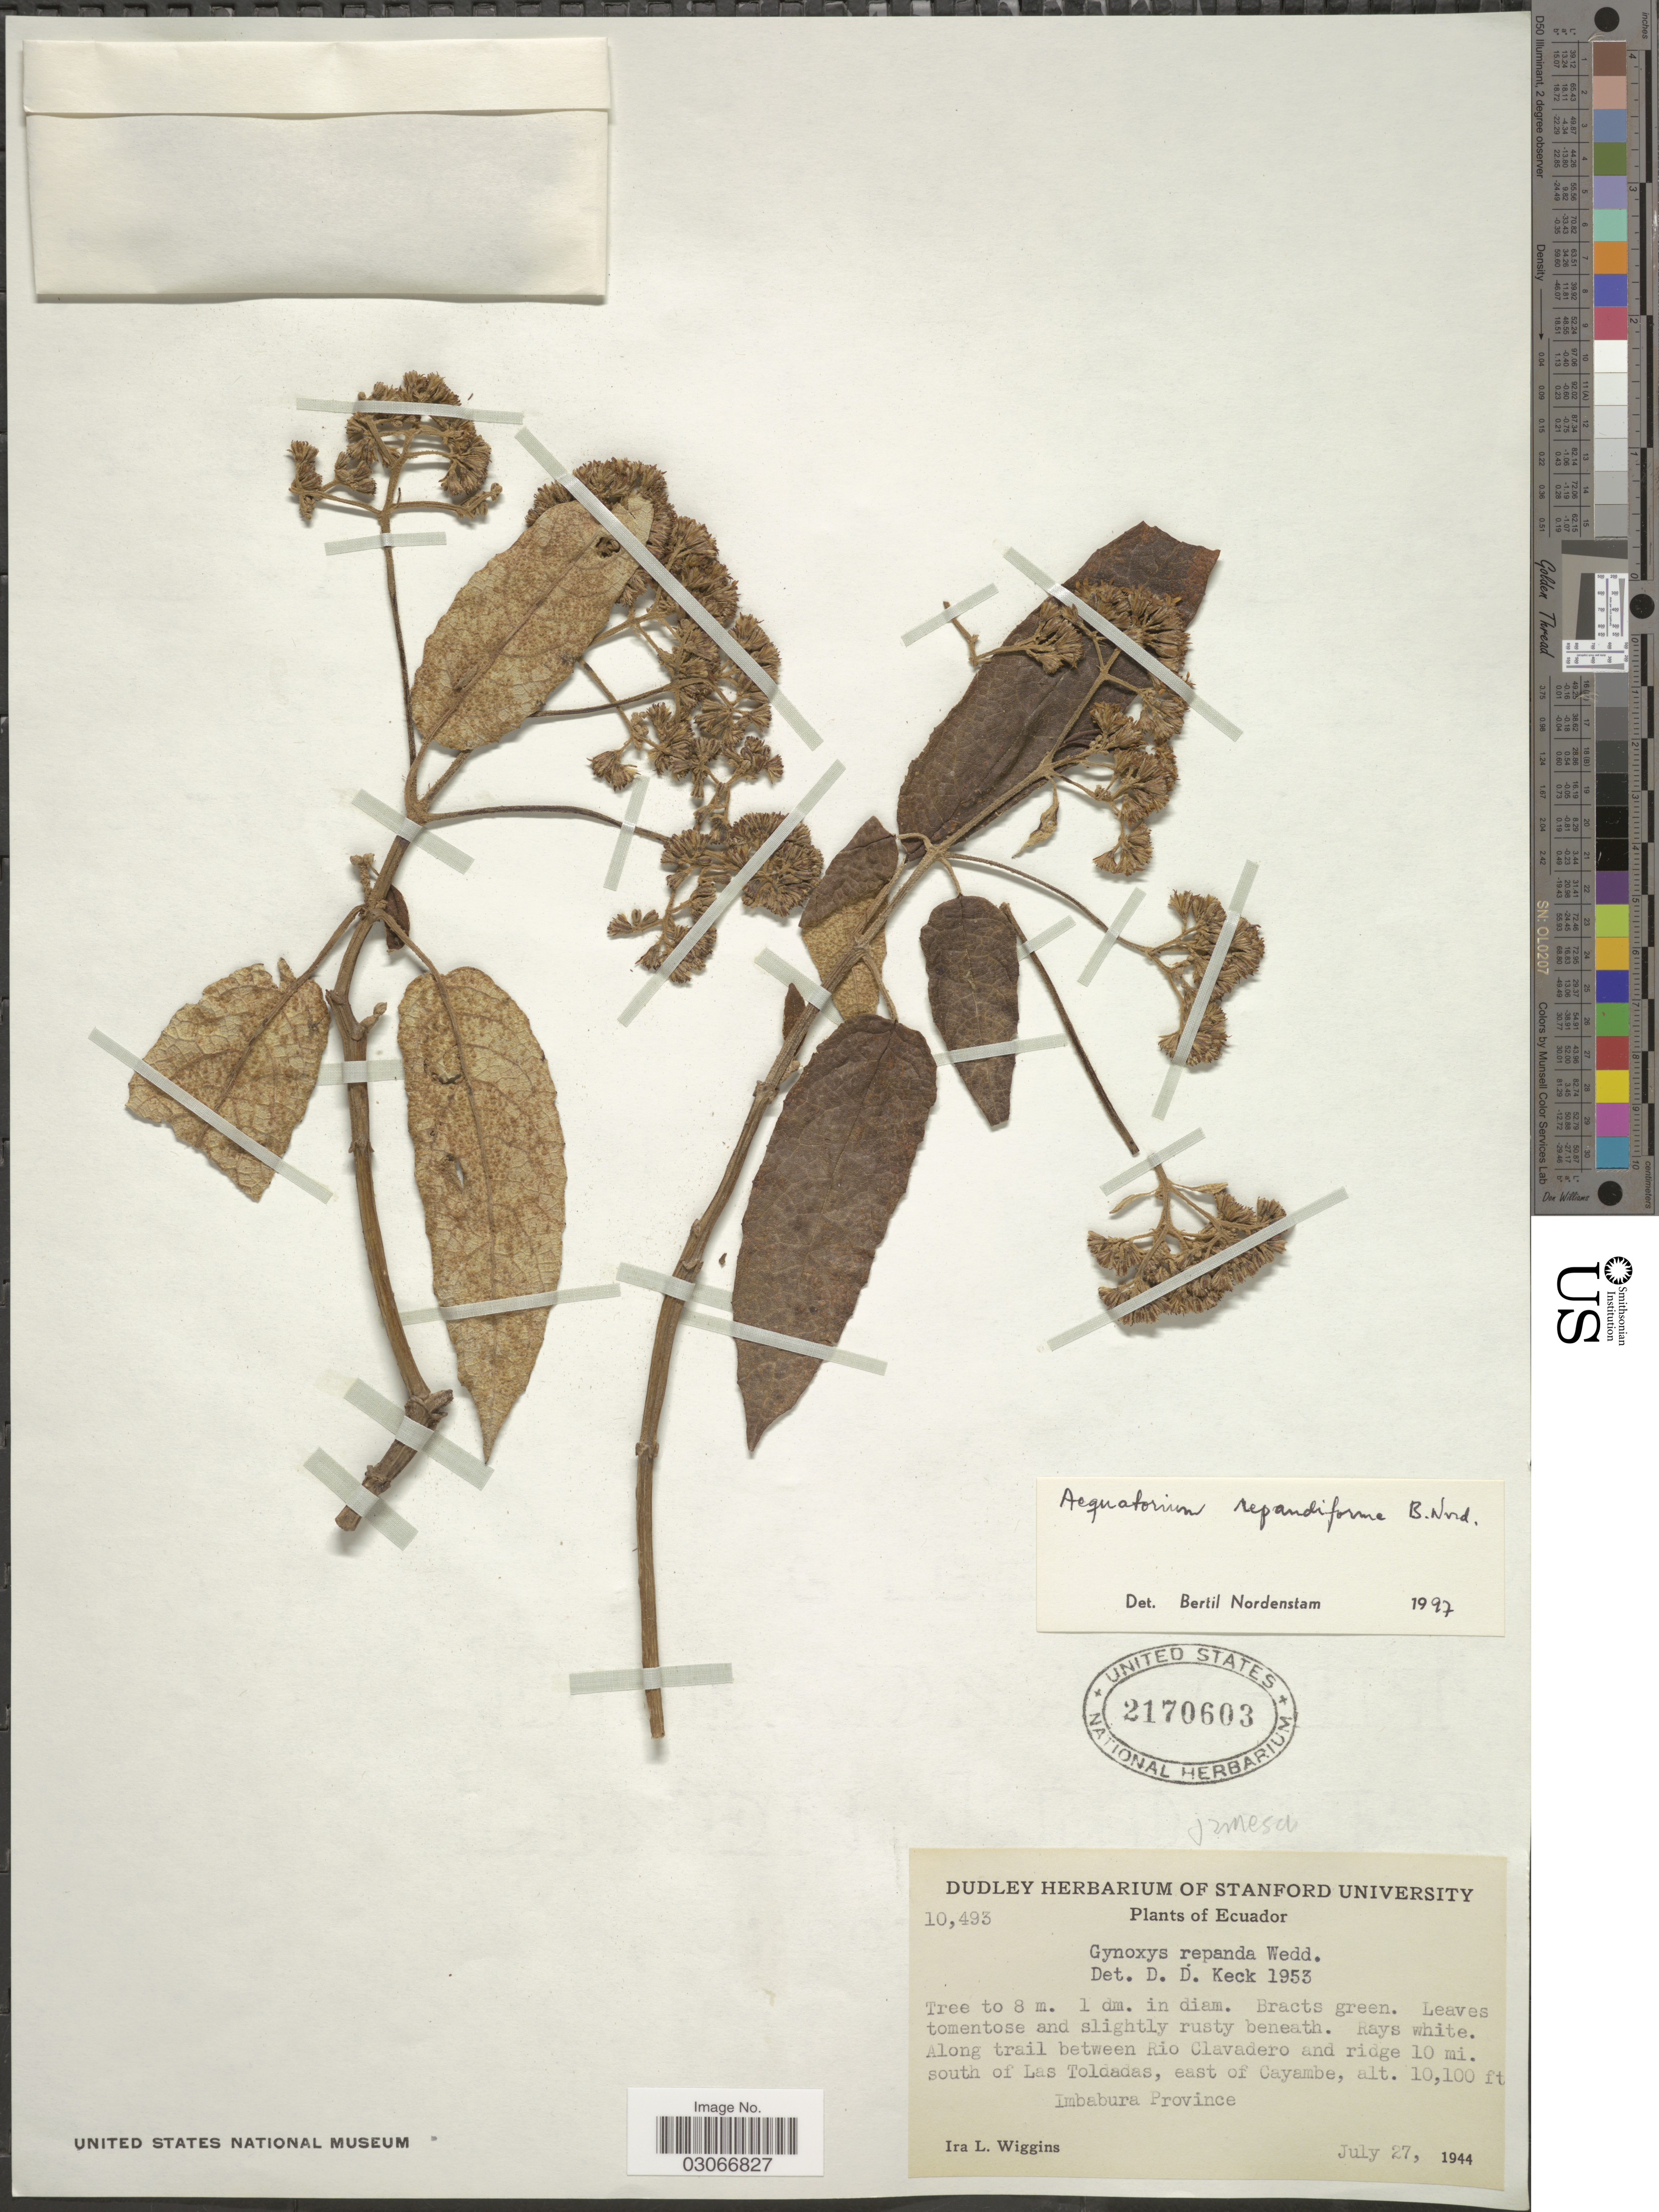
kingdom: Plantae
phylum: Tracheophyta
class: Magnoliopsida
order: Asterales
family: Asteraceae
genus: Aequatorium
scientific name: Aequatorium repandiforme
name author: B. Nord.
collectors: I. L. Wiggins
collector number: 10493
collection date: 1944-07-27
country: Ecuador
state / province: Imbabura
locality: Along trail between Rio Clavadero and ridge 10 mi. south of Las Toldadas, east of Cayambe.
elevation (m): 3078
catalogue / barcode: US 2170603